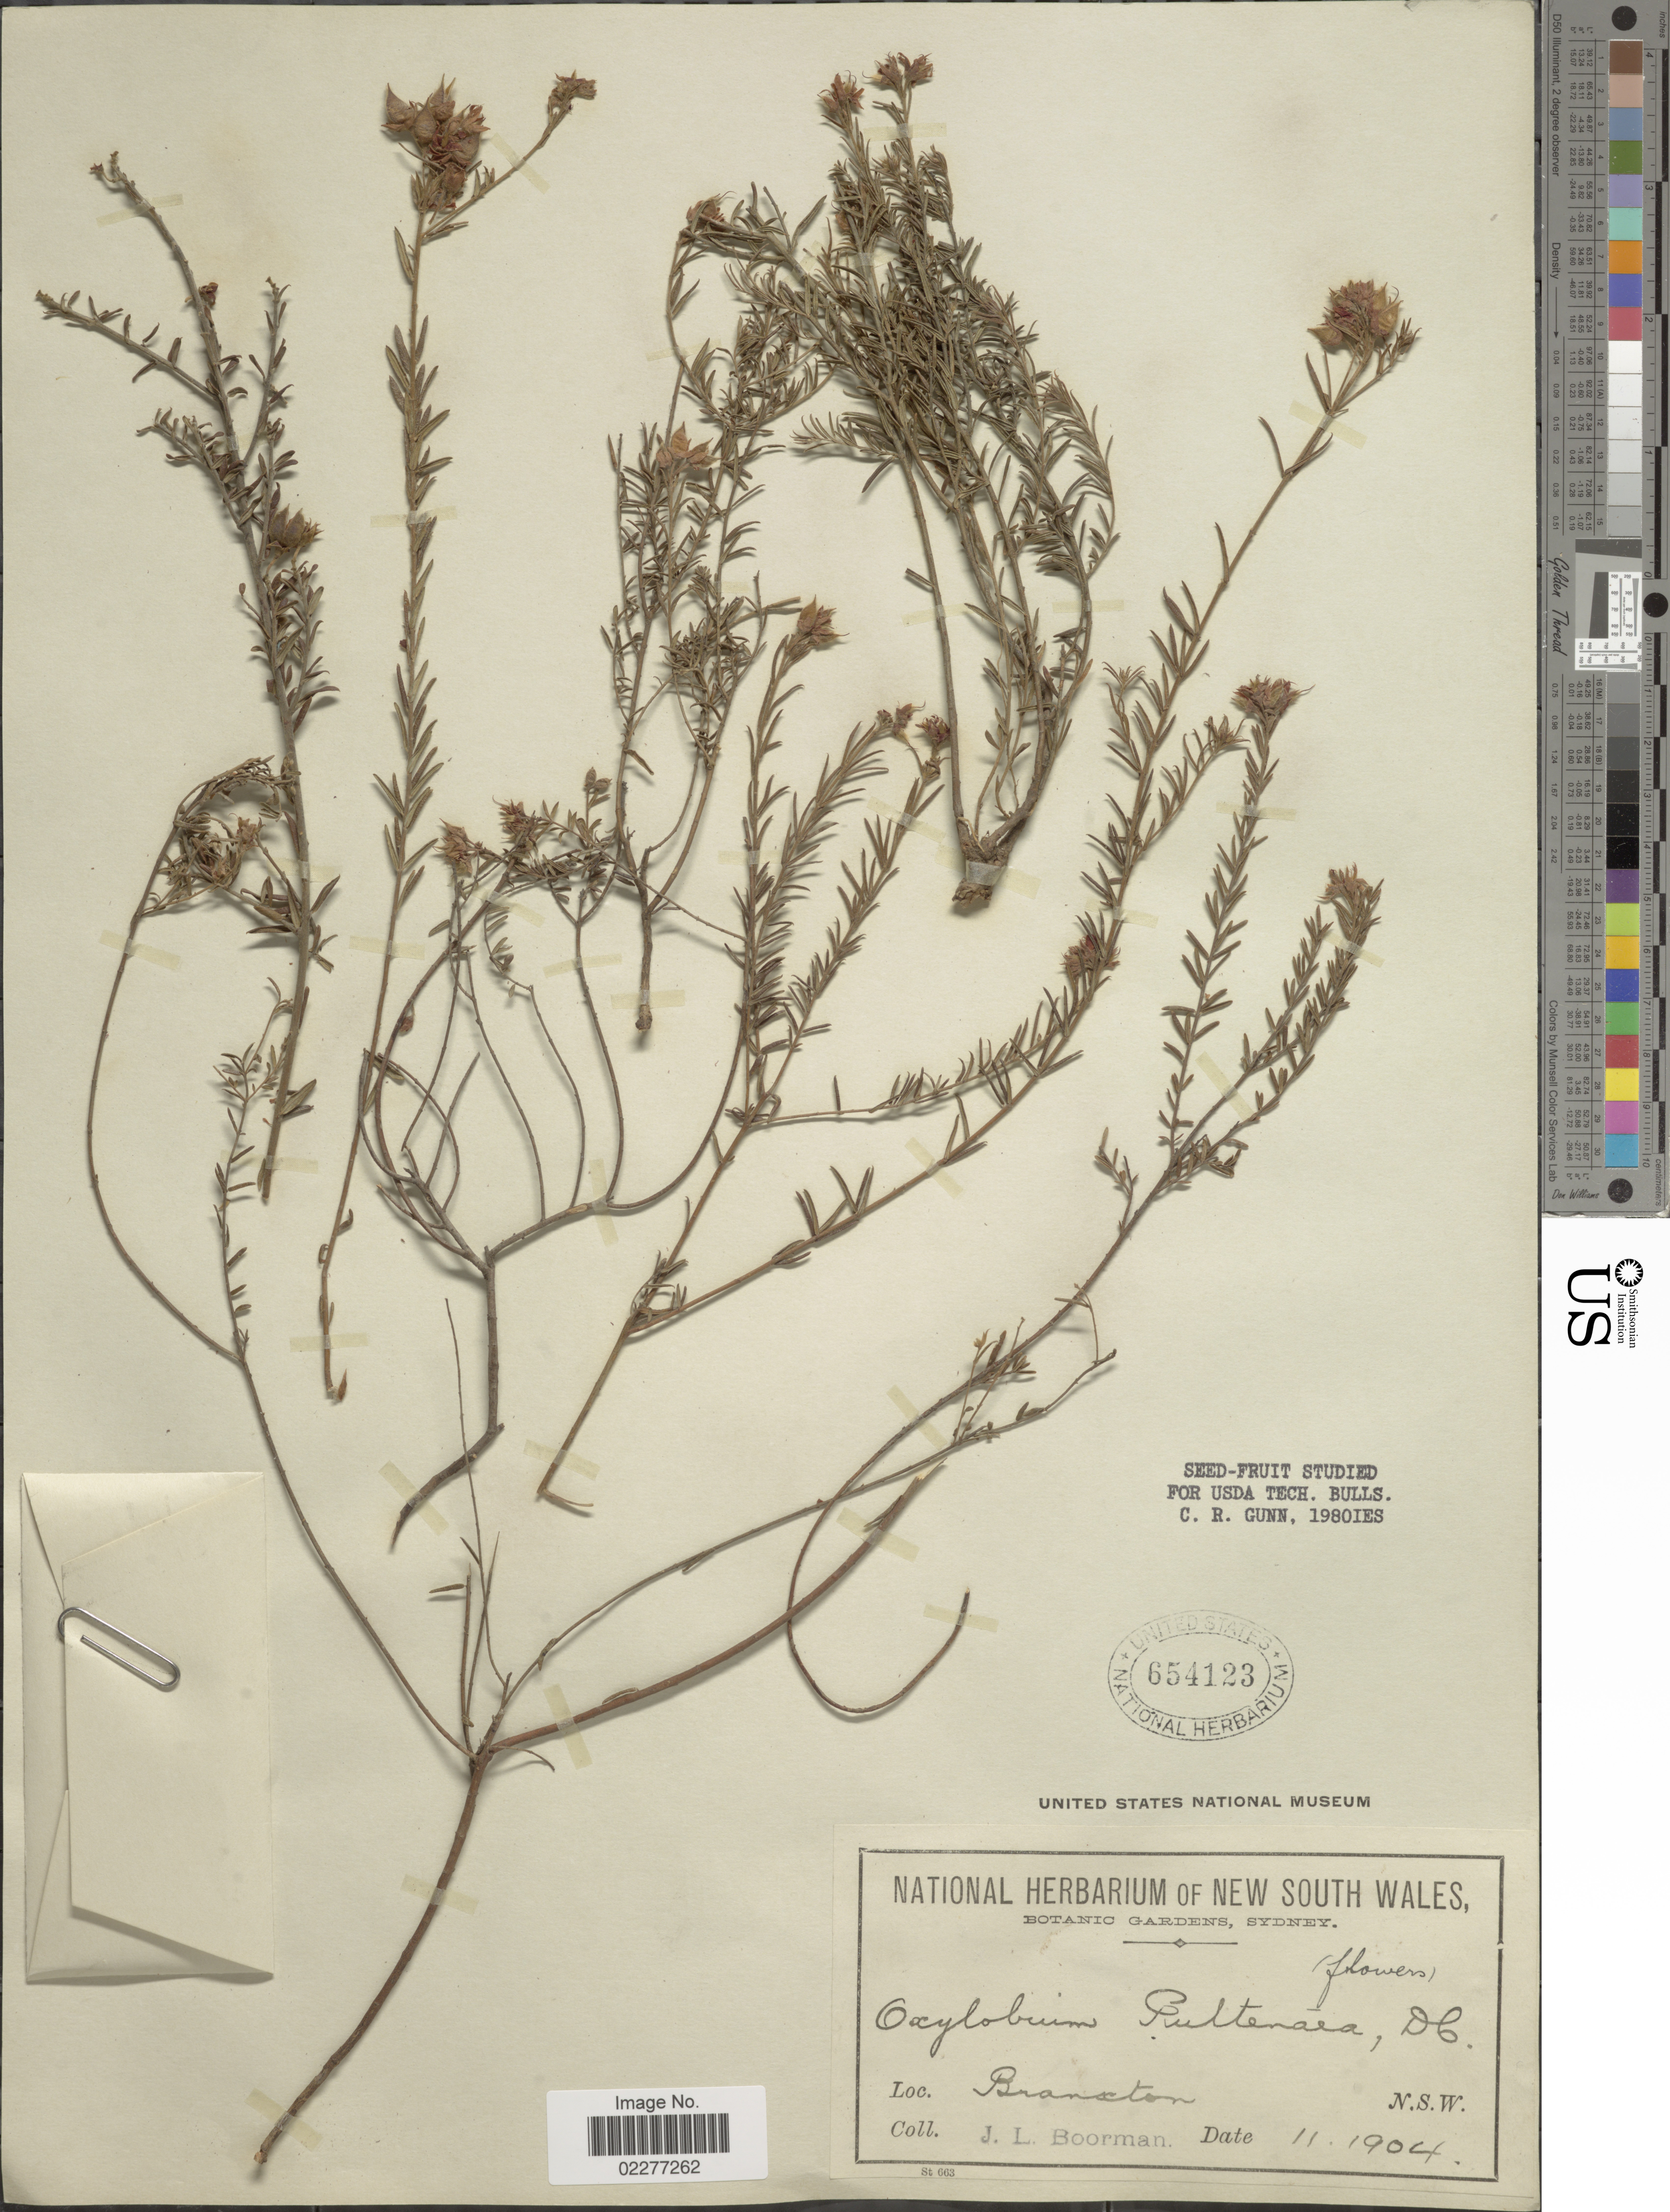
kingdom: Plantae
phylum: Tracheophyta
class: Magnoliopsida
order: Fabales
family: Fabaceae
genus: Oxylobium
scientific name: Oxylobium pulteneae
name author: DC.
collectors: J. Boorman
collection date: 1904-11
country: Australia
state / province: New South Wales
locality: Branxton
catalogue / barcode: US 654123